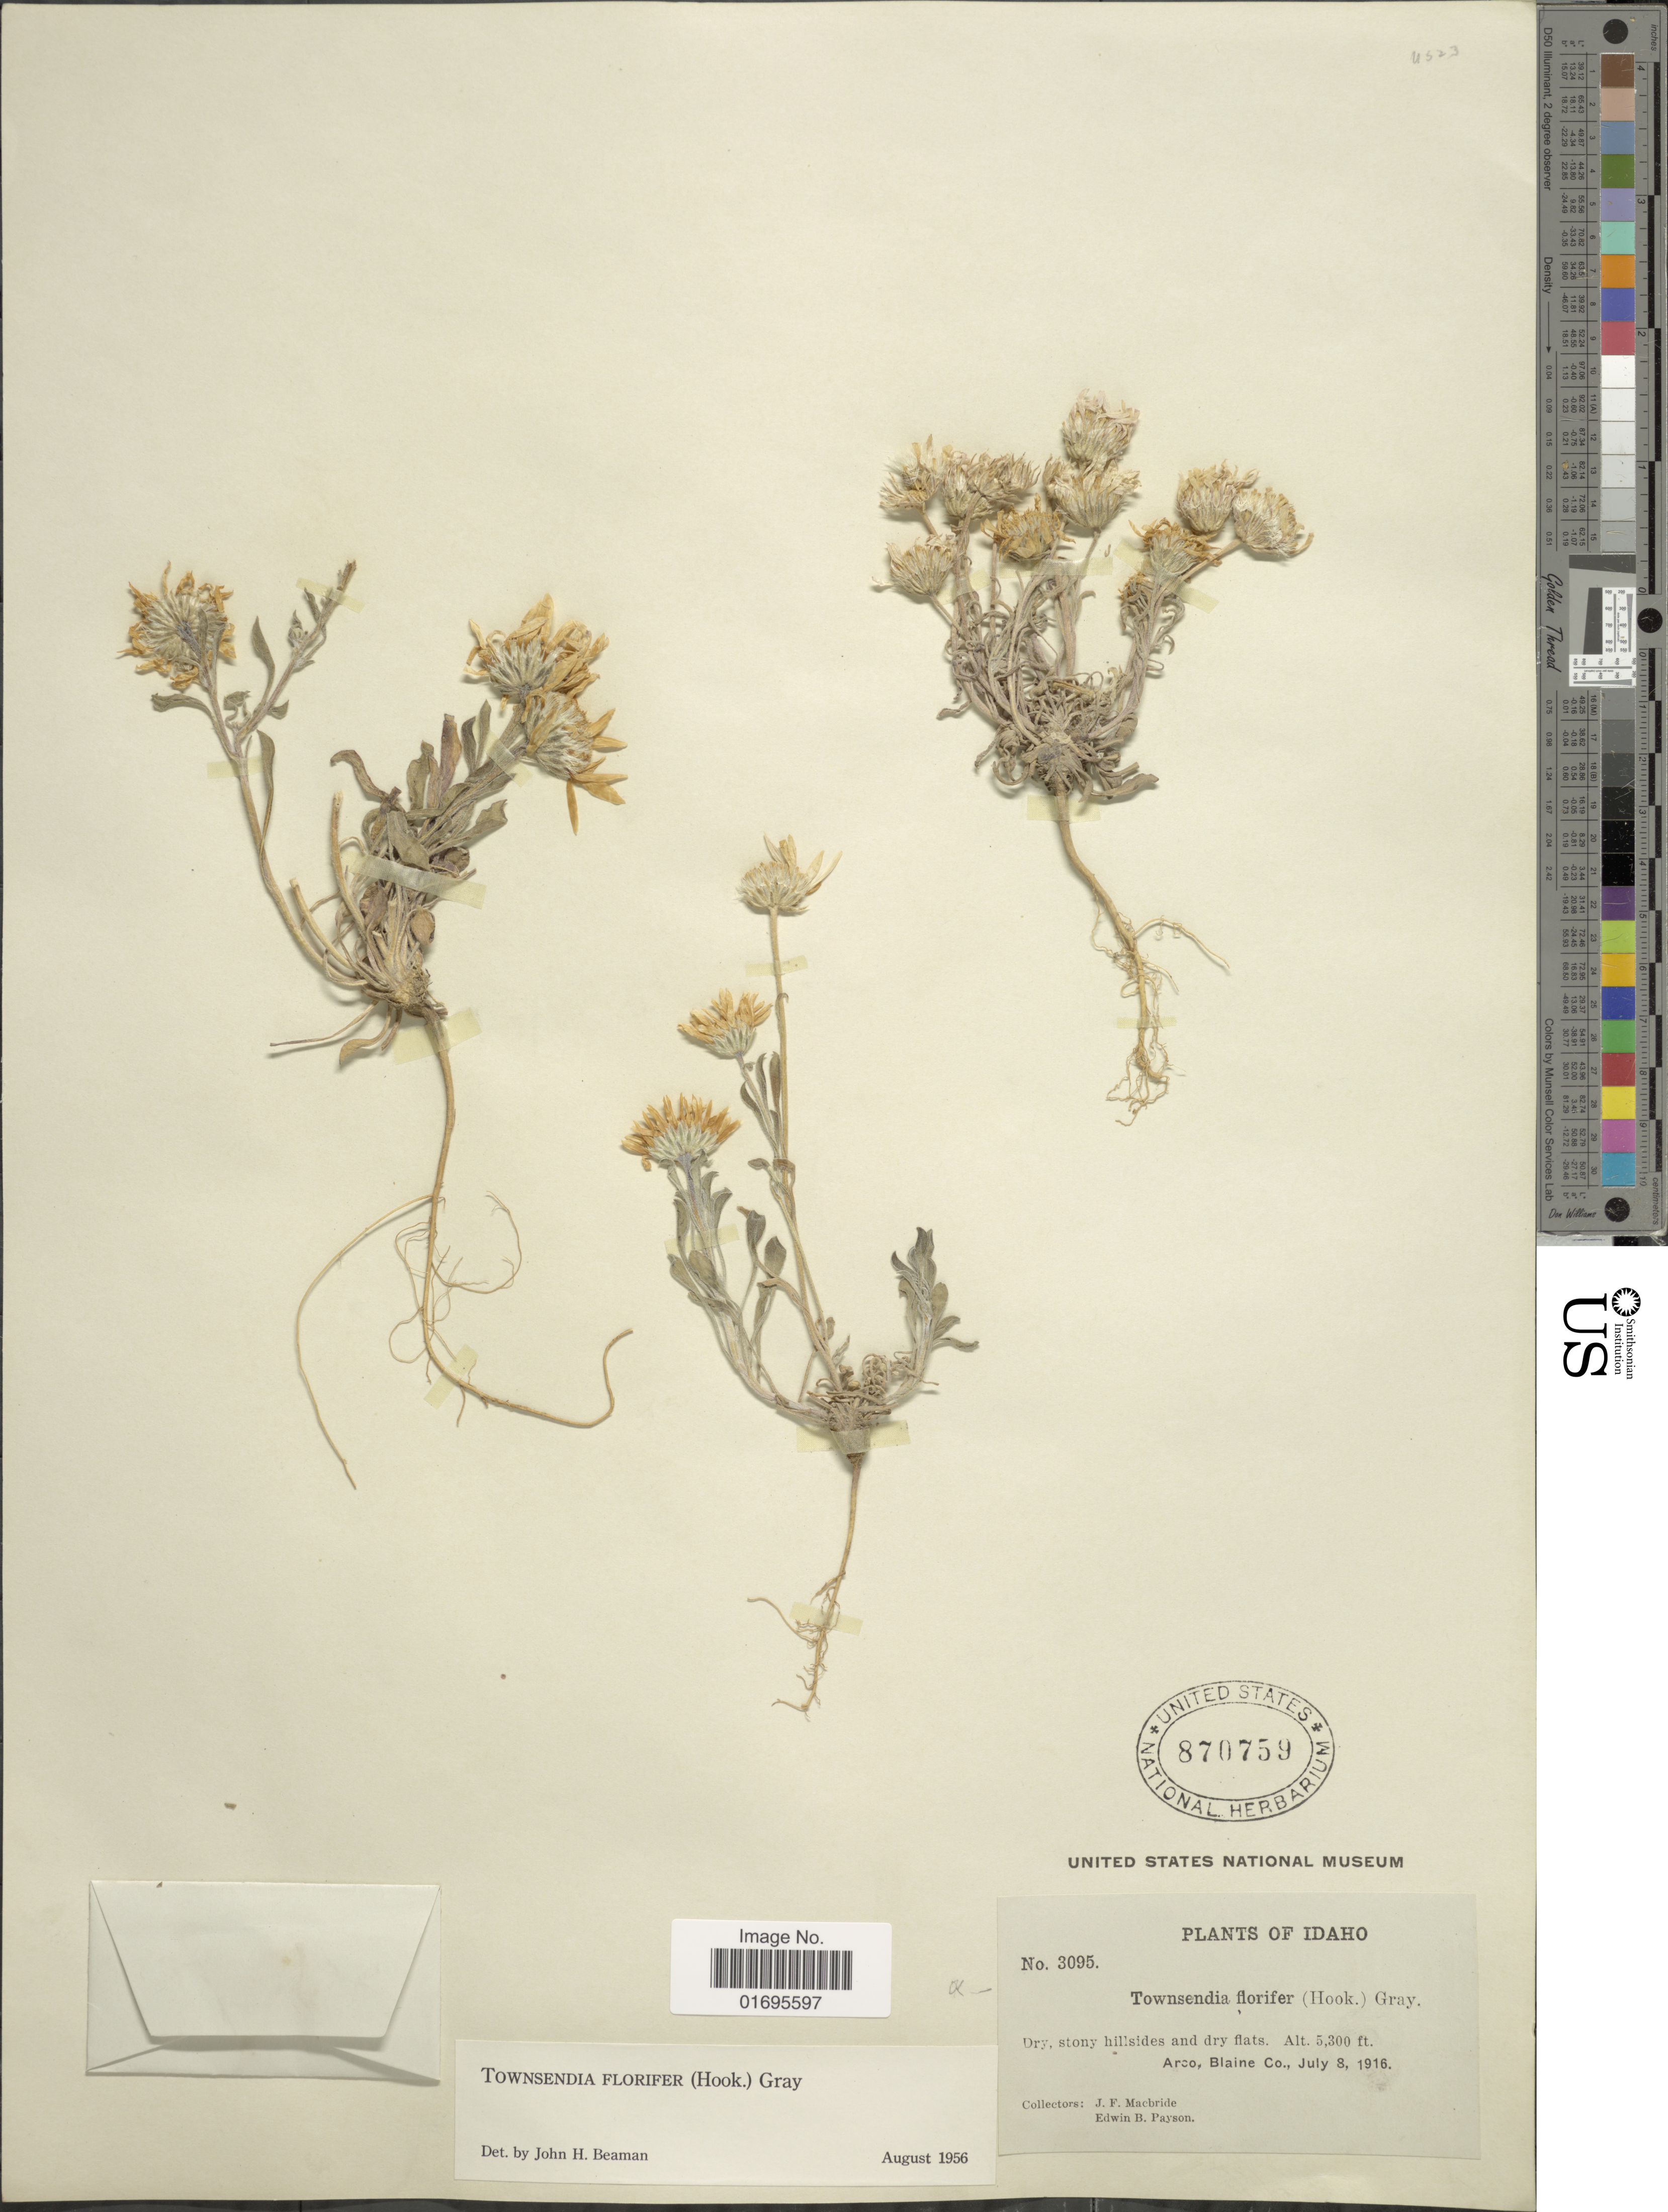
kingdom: Plantae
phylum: Tracheophyta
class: Magnoliopsida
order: Asterales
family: Asteraceae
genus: Townsendia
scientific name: Townsendia florifer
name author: (Hook.) A. Gray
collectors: J. F. Macbride & E. B. Payson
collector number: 3095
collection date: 1916-07-08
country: United States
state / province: Idaho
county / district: Blaine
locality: Dry, stony hillsides and dry flars, Arco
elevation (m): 1615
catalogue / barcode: US 870759